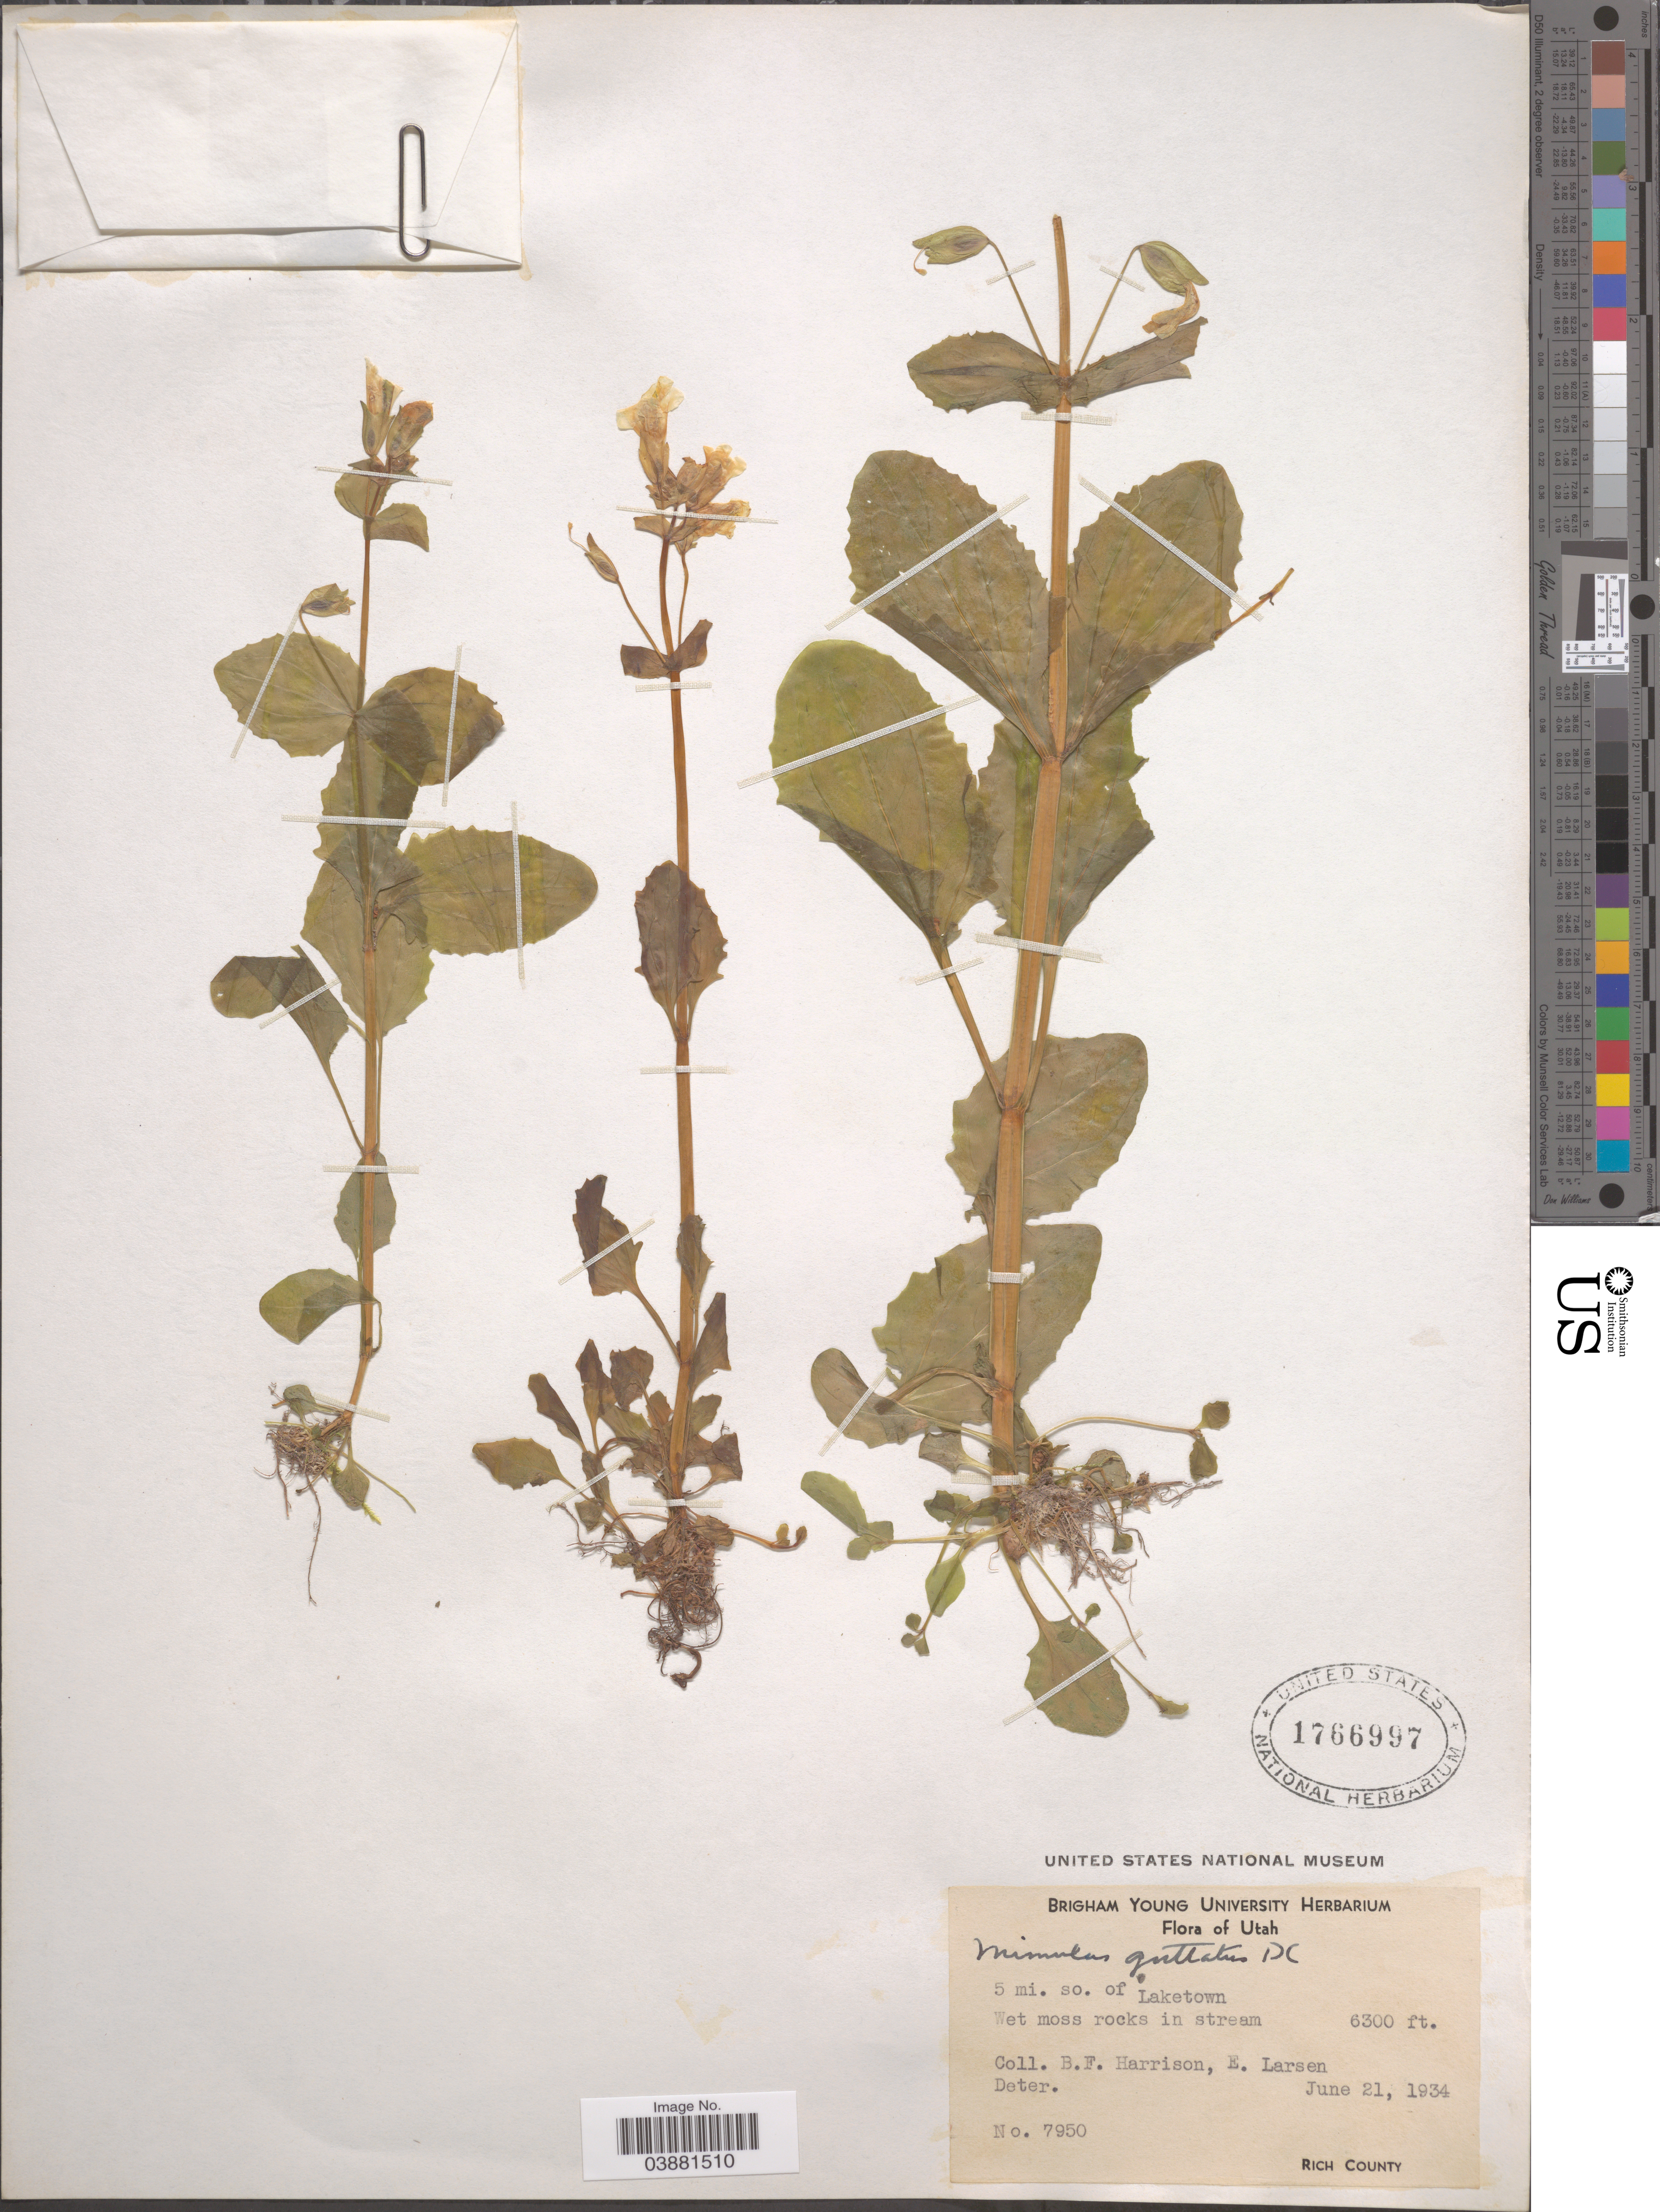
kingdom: Plantae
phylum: Tracheophyta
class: Magnoliopsida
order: Lamiales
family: Phrymaceae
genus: Mimulus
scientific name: Mimulus guttatus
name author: DC.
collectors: B. F. Harrison & E. Larsen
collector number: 7950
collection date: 1934-06-21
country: United States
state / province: Utah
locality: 5 mi. so. of Laketown. Rich County.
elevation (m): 1920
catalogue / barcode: US 1766997